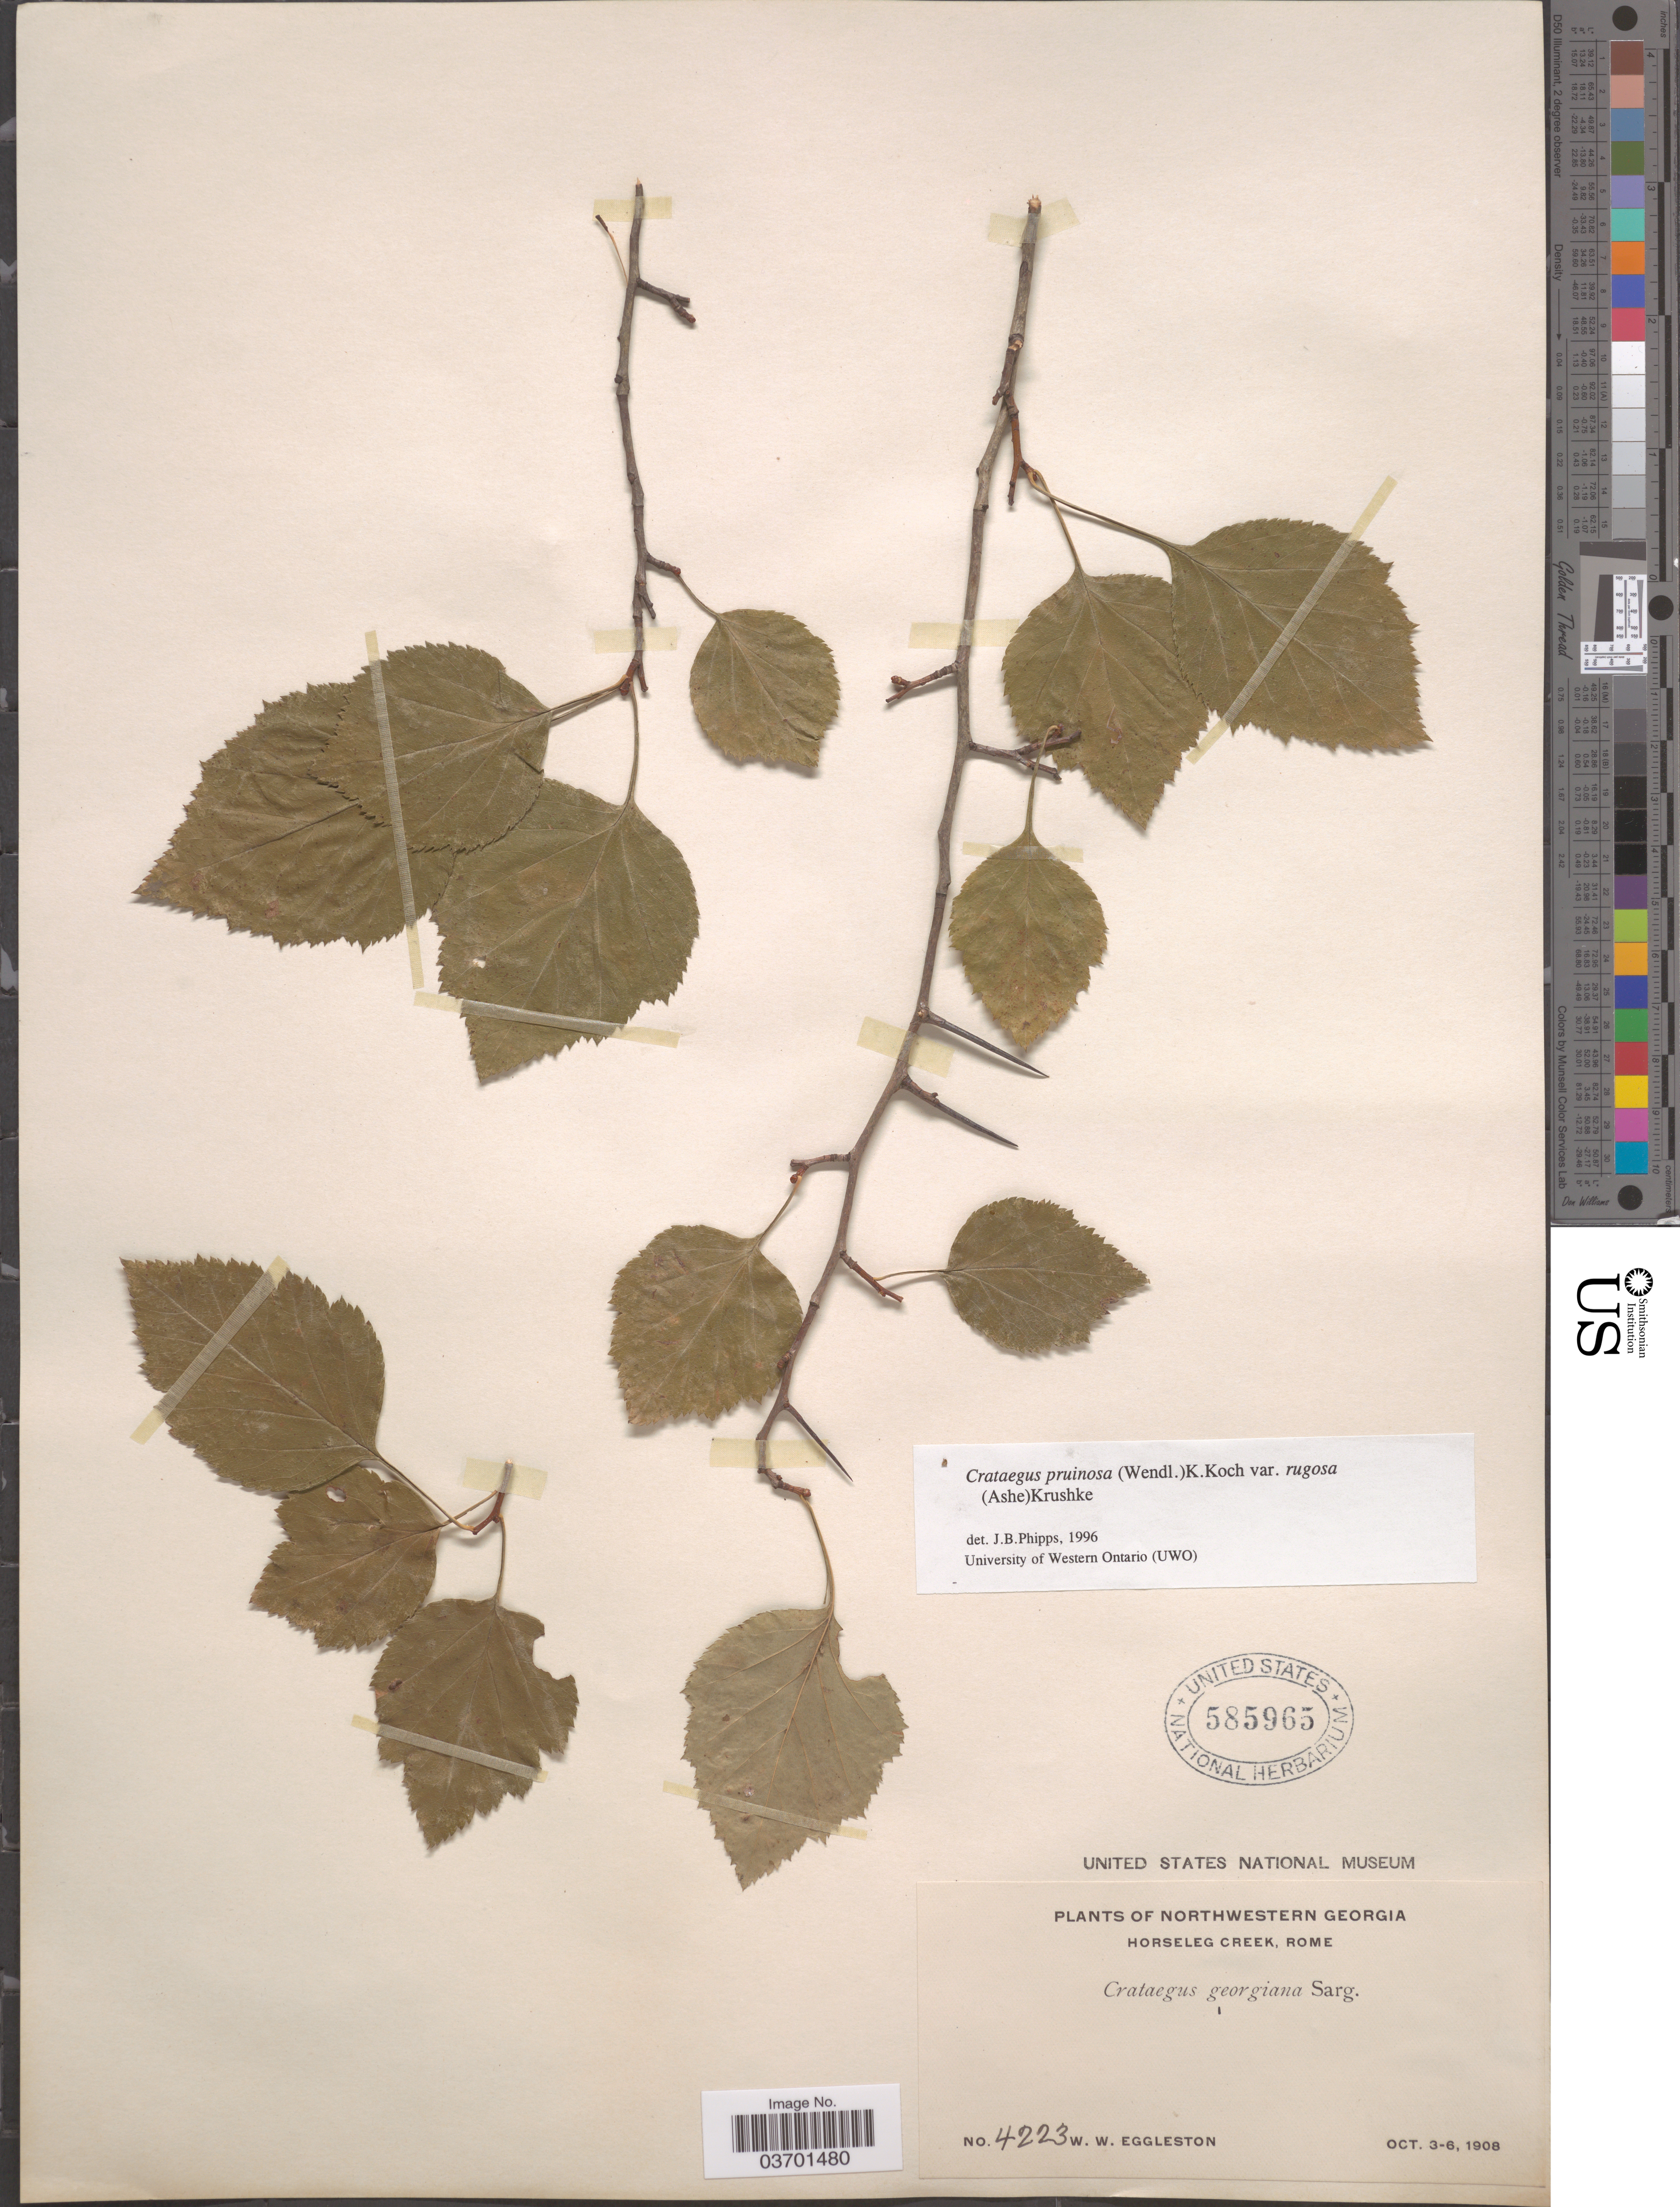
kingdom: Plantae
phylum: Tracheophyta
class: Magnoliopsida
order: Rosales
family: Rosaceae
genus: Crataegus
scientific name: Crataegus pruinosa var. rugosa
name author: (Ashe) Kruschke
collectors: W. W. Eggleston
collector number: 4223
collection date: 1908-10-03/1908-10-06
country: United States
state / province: Georgia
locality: Northwestern Georgia. Horseleg Creek, Rome.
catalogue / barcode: US 585965